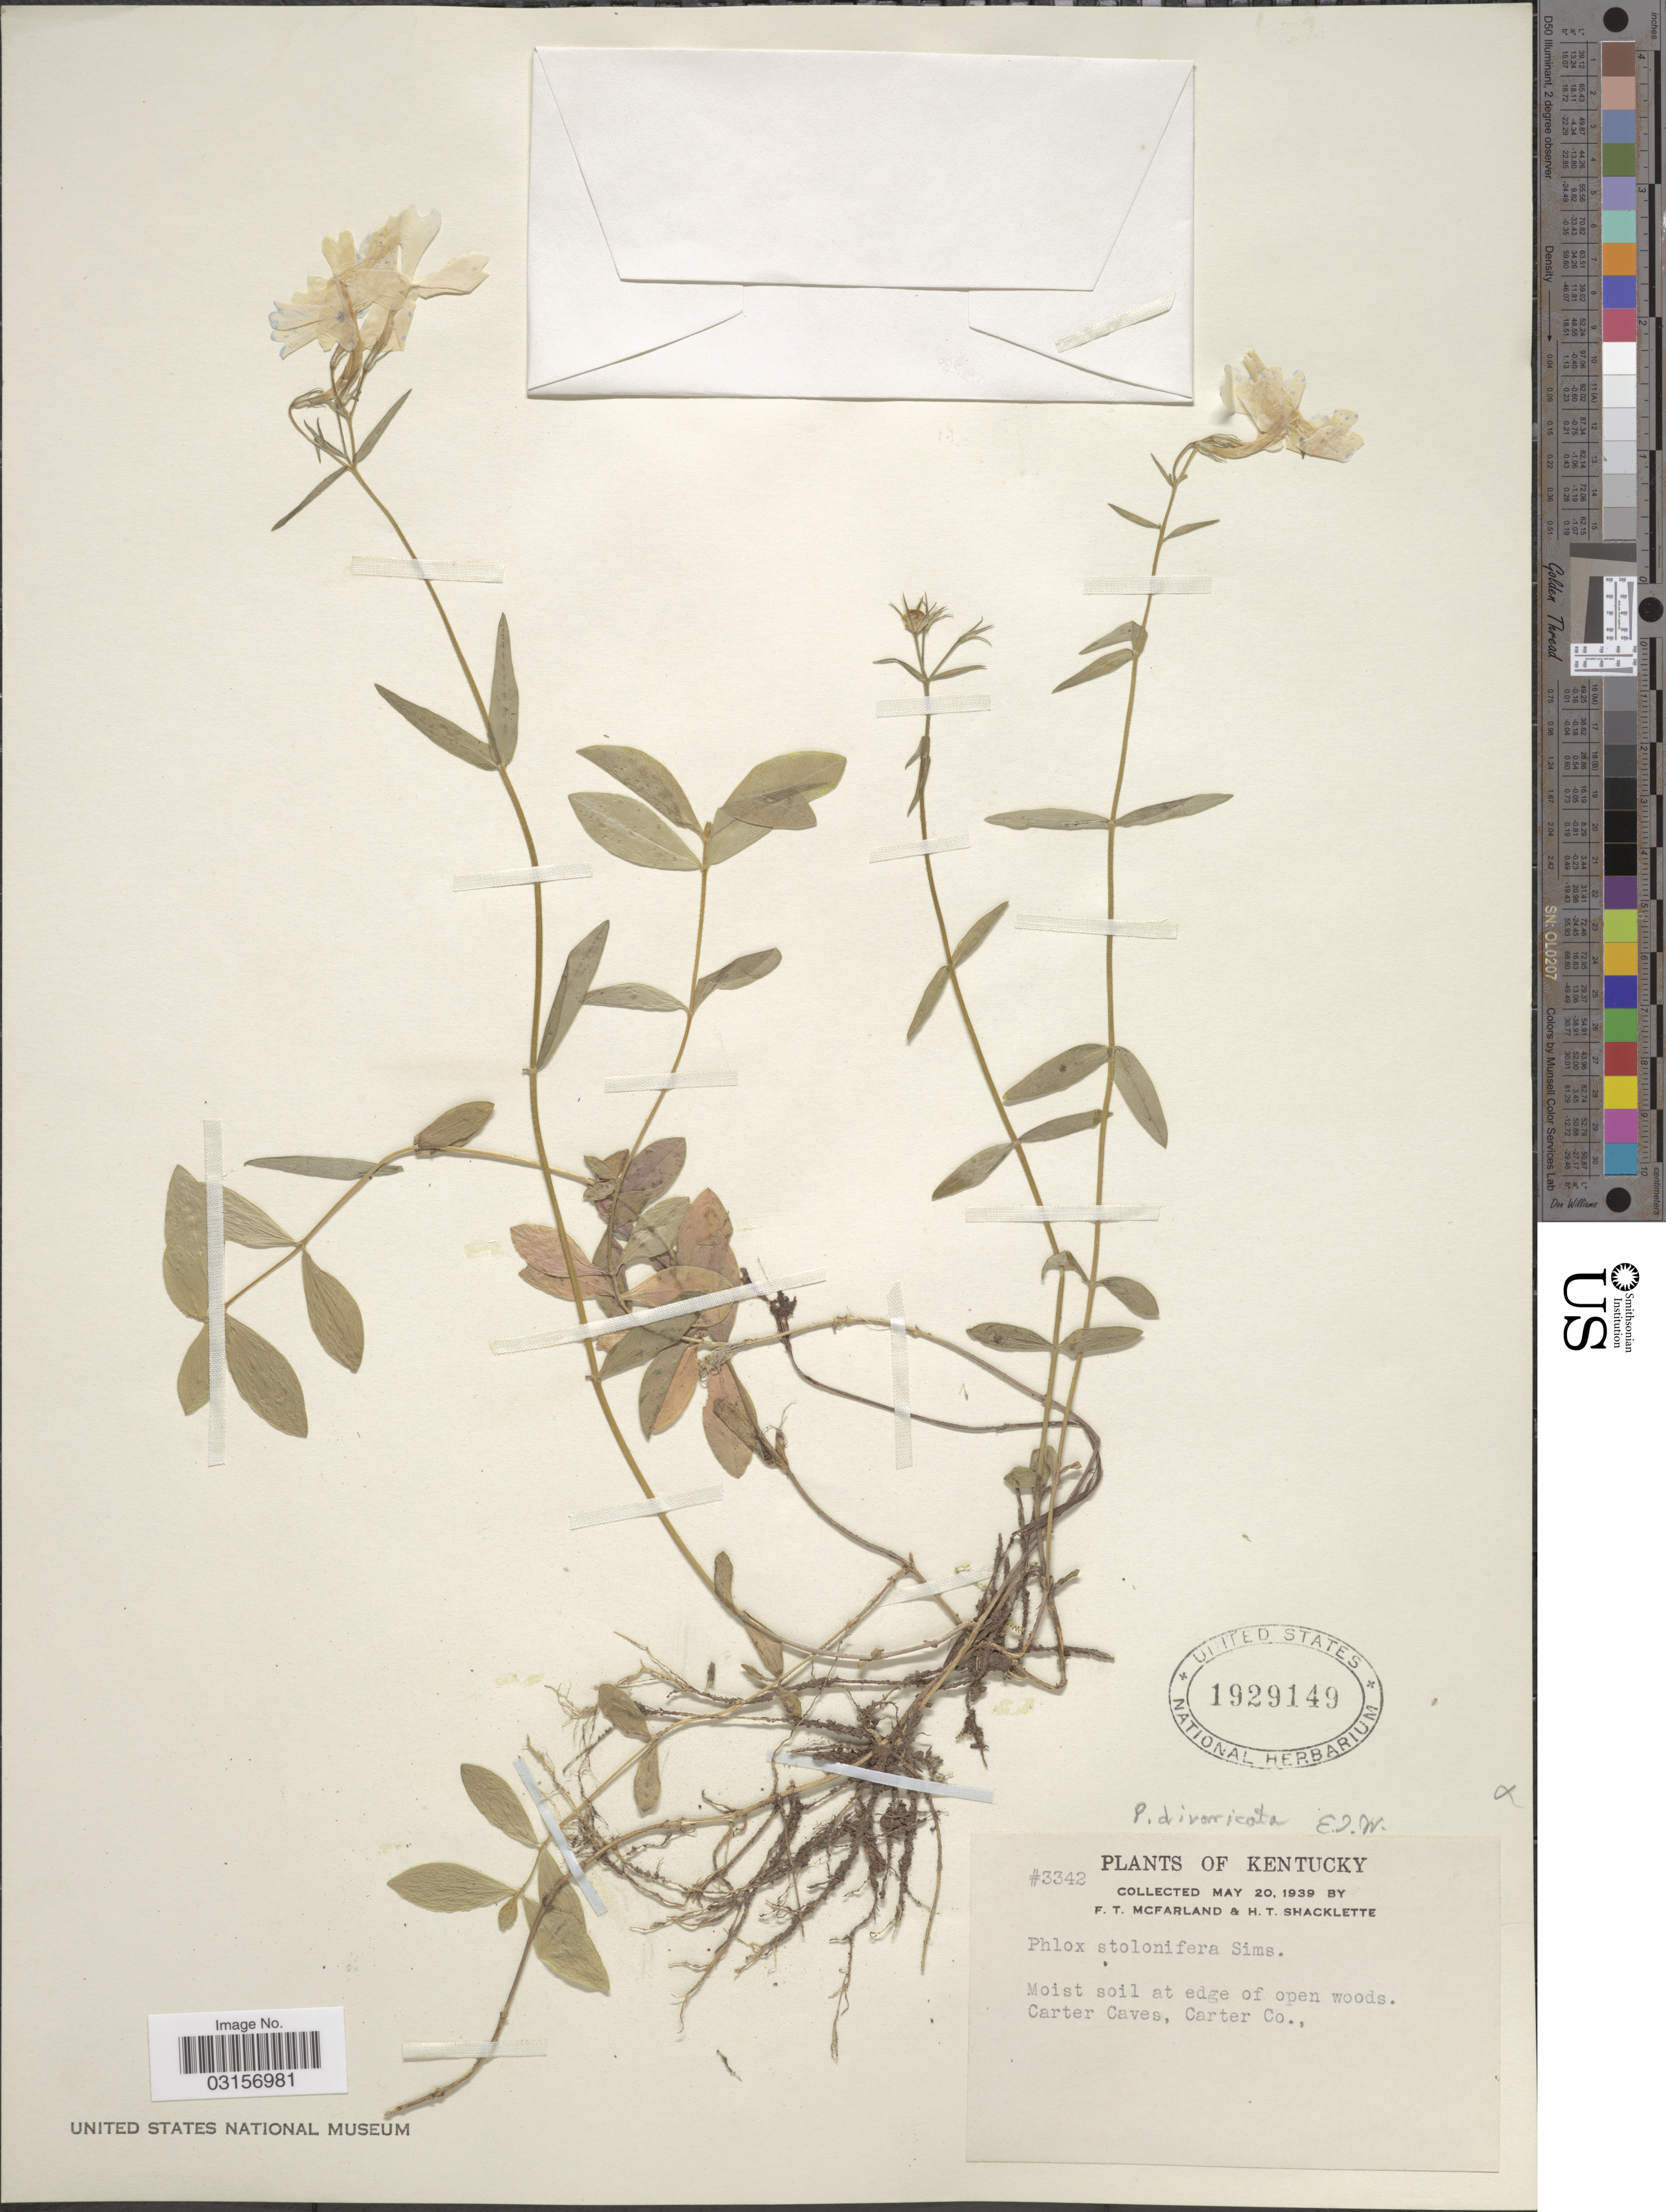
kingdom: Plantae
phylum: Tracheophyta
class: Magnoliopsida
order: Ericales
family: Polemoniaceae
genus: Phlox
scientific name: Phlox divaricata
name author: L.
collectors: F. McFarland & H. Shacklette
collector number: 3342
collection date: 1939-05-20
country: United States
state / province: Kentucky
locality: Carter Caves, Carter Co.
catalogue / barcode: US 1929149